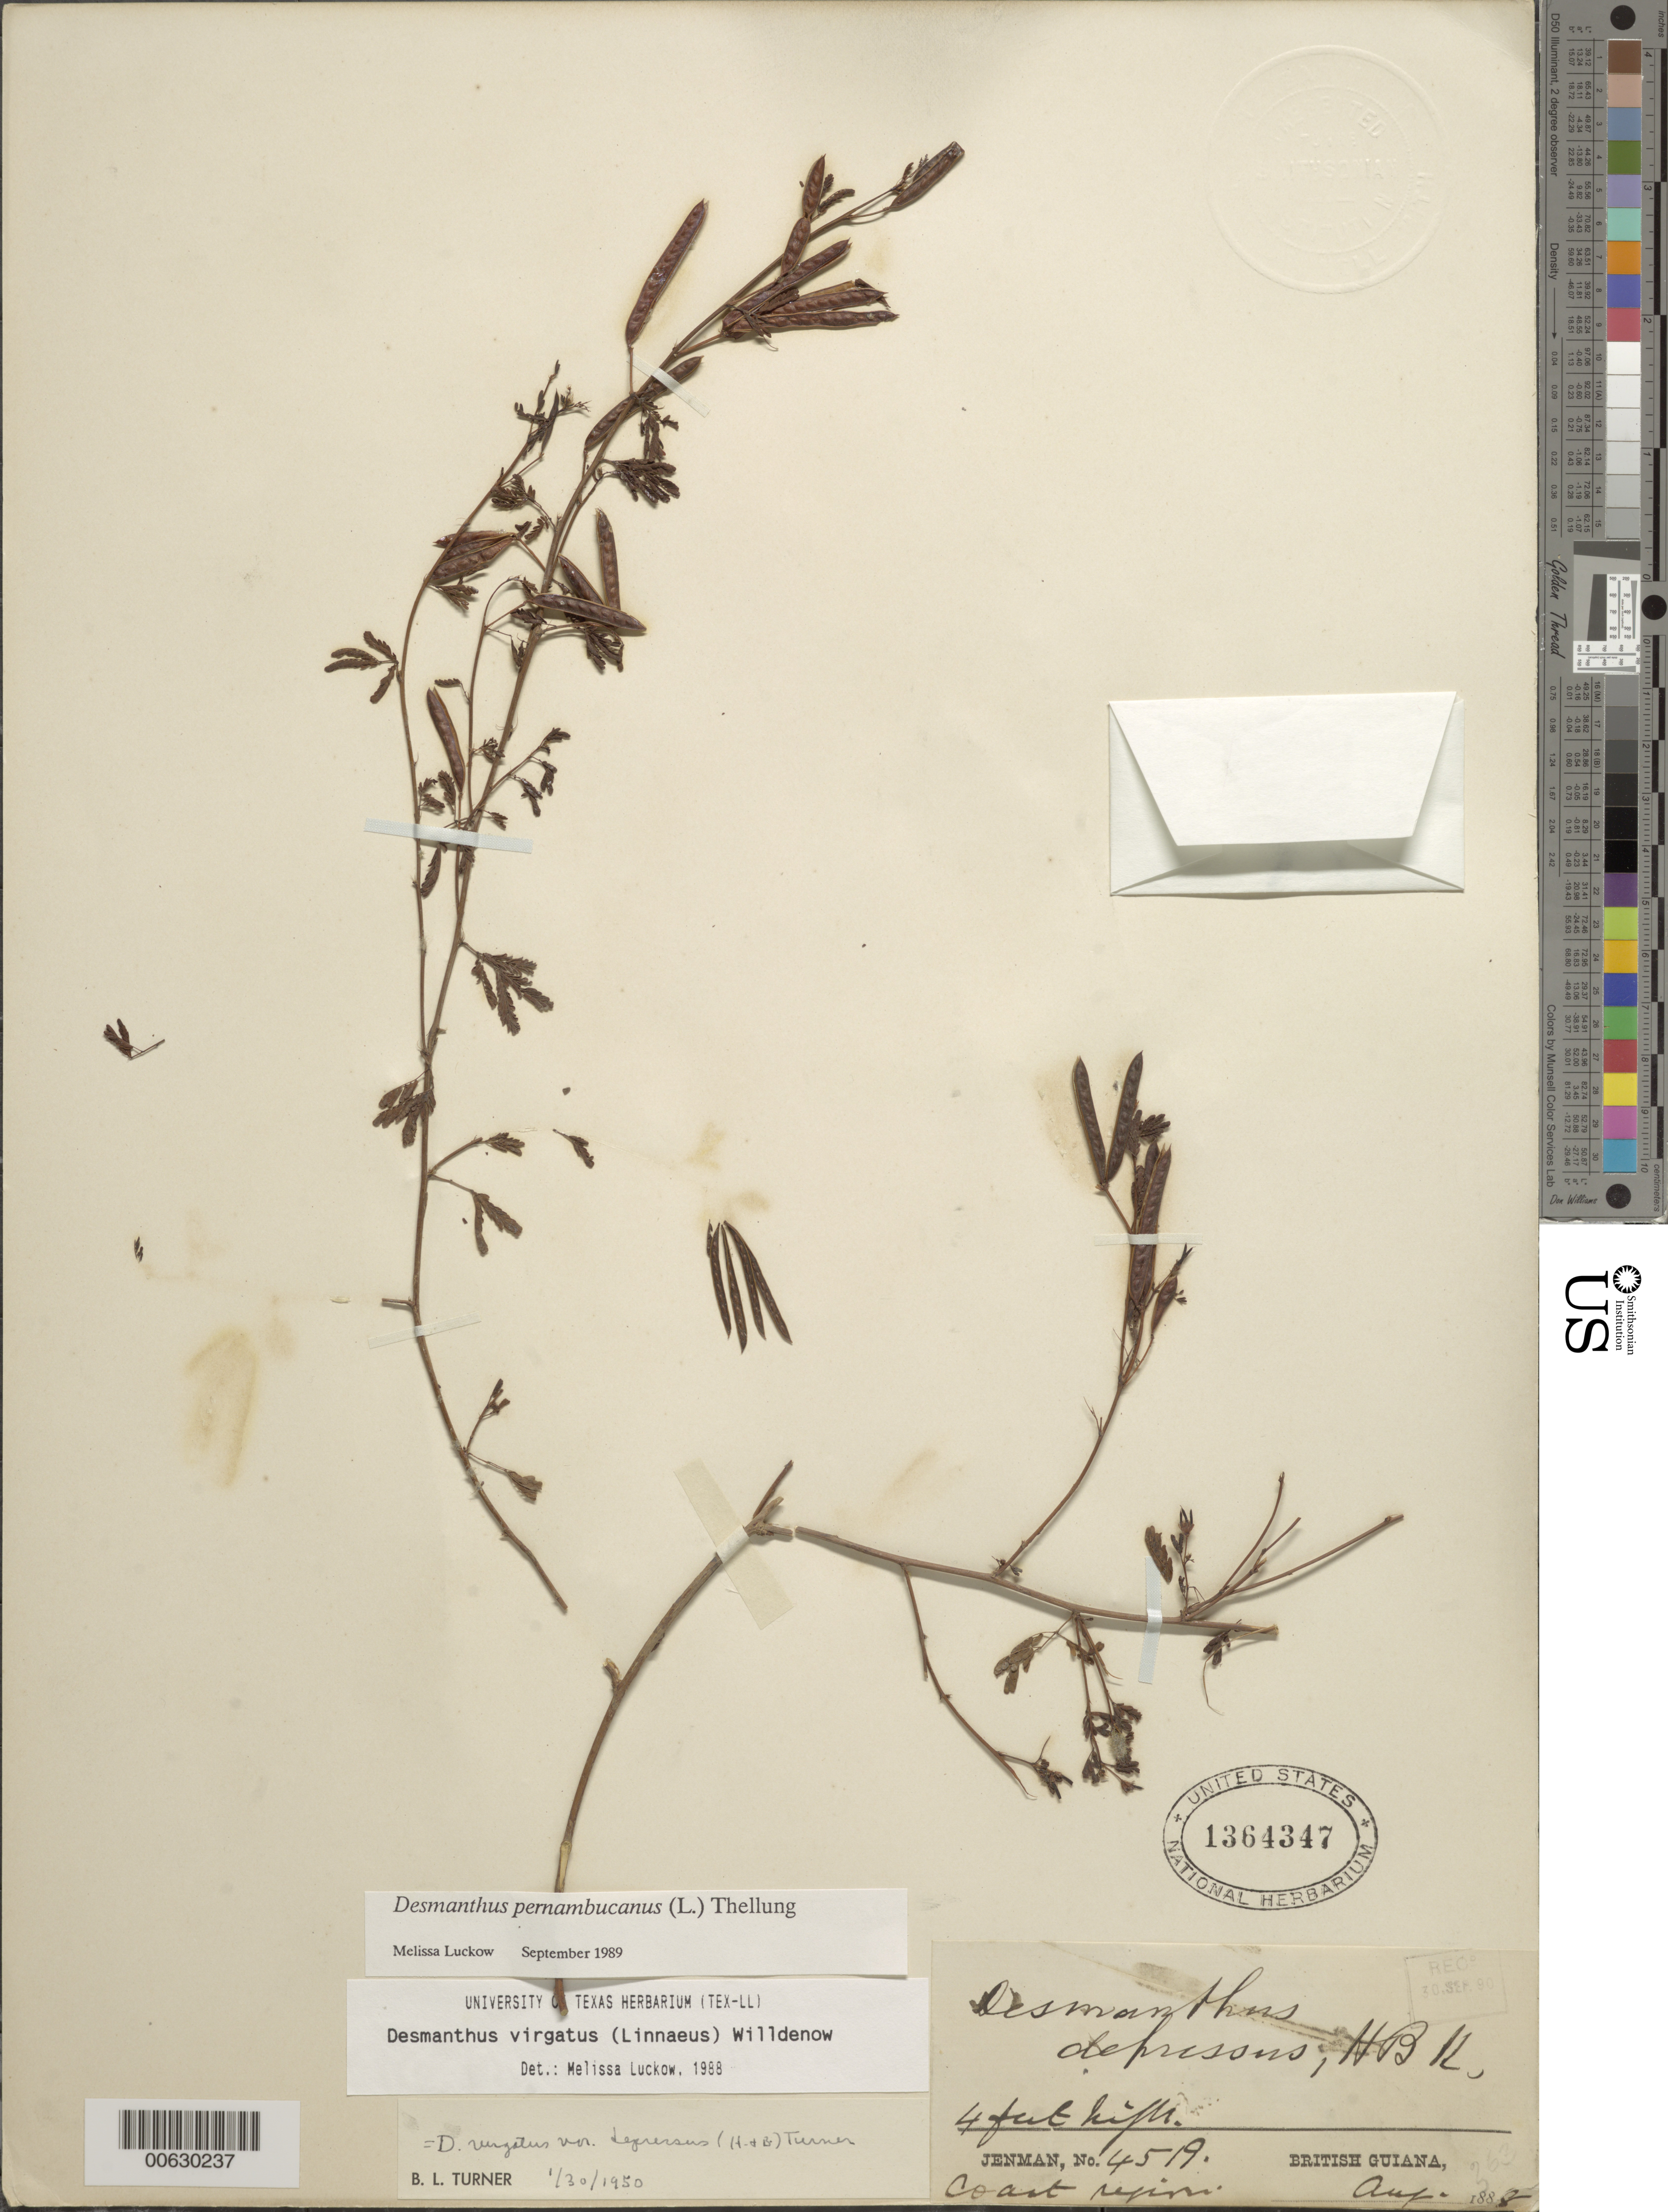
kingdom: Plantae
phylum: Tracheophyta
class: Magnoliopsida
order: Fabales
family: Fabaceae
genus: Desmanthus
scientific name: Desmanthus pernambucanus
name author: (L.) Thell.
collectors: -. Jenman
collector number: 4519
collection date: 1888-08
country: Guyana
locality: British Guiana, Coast region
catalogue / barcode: US 1364347